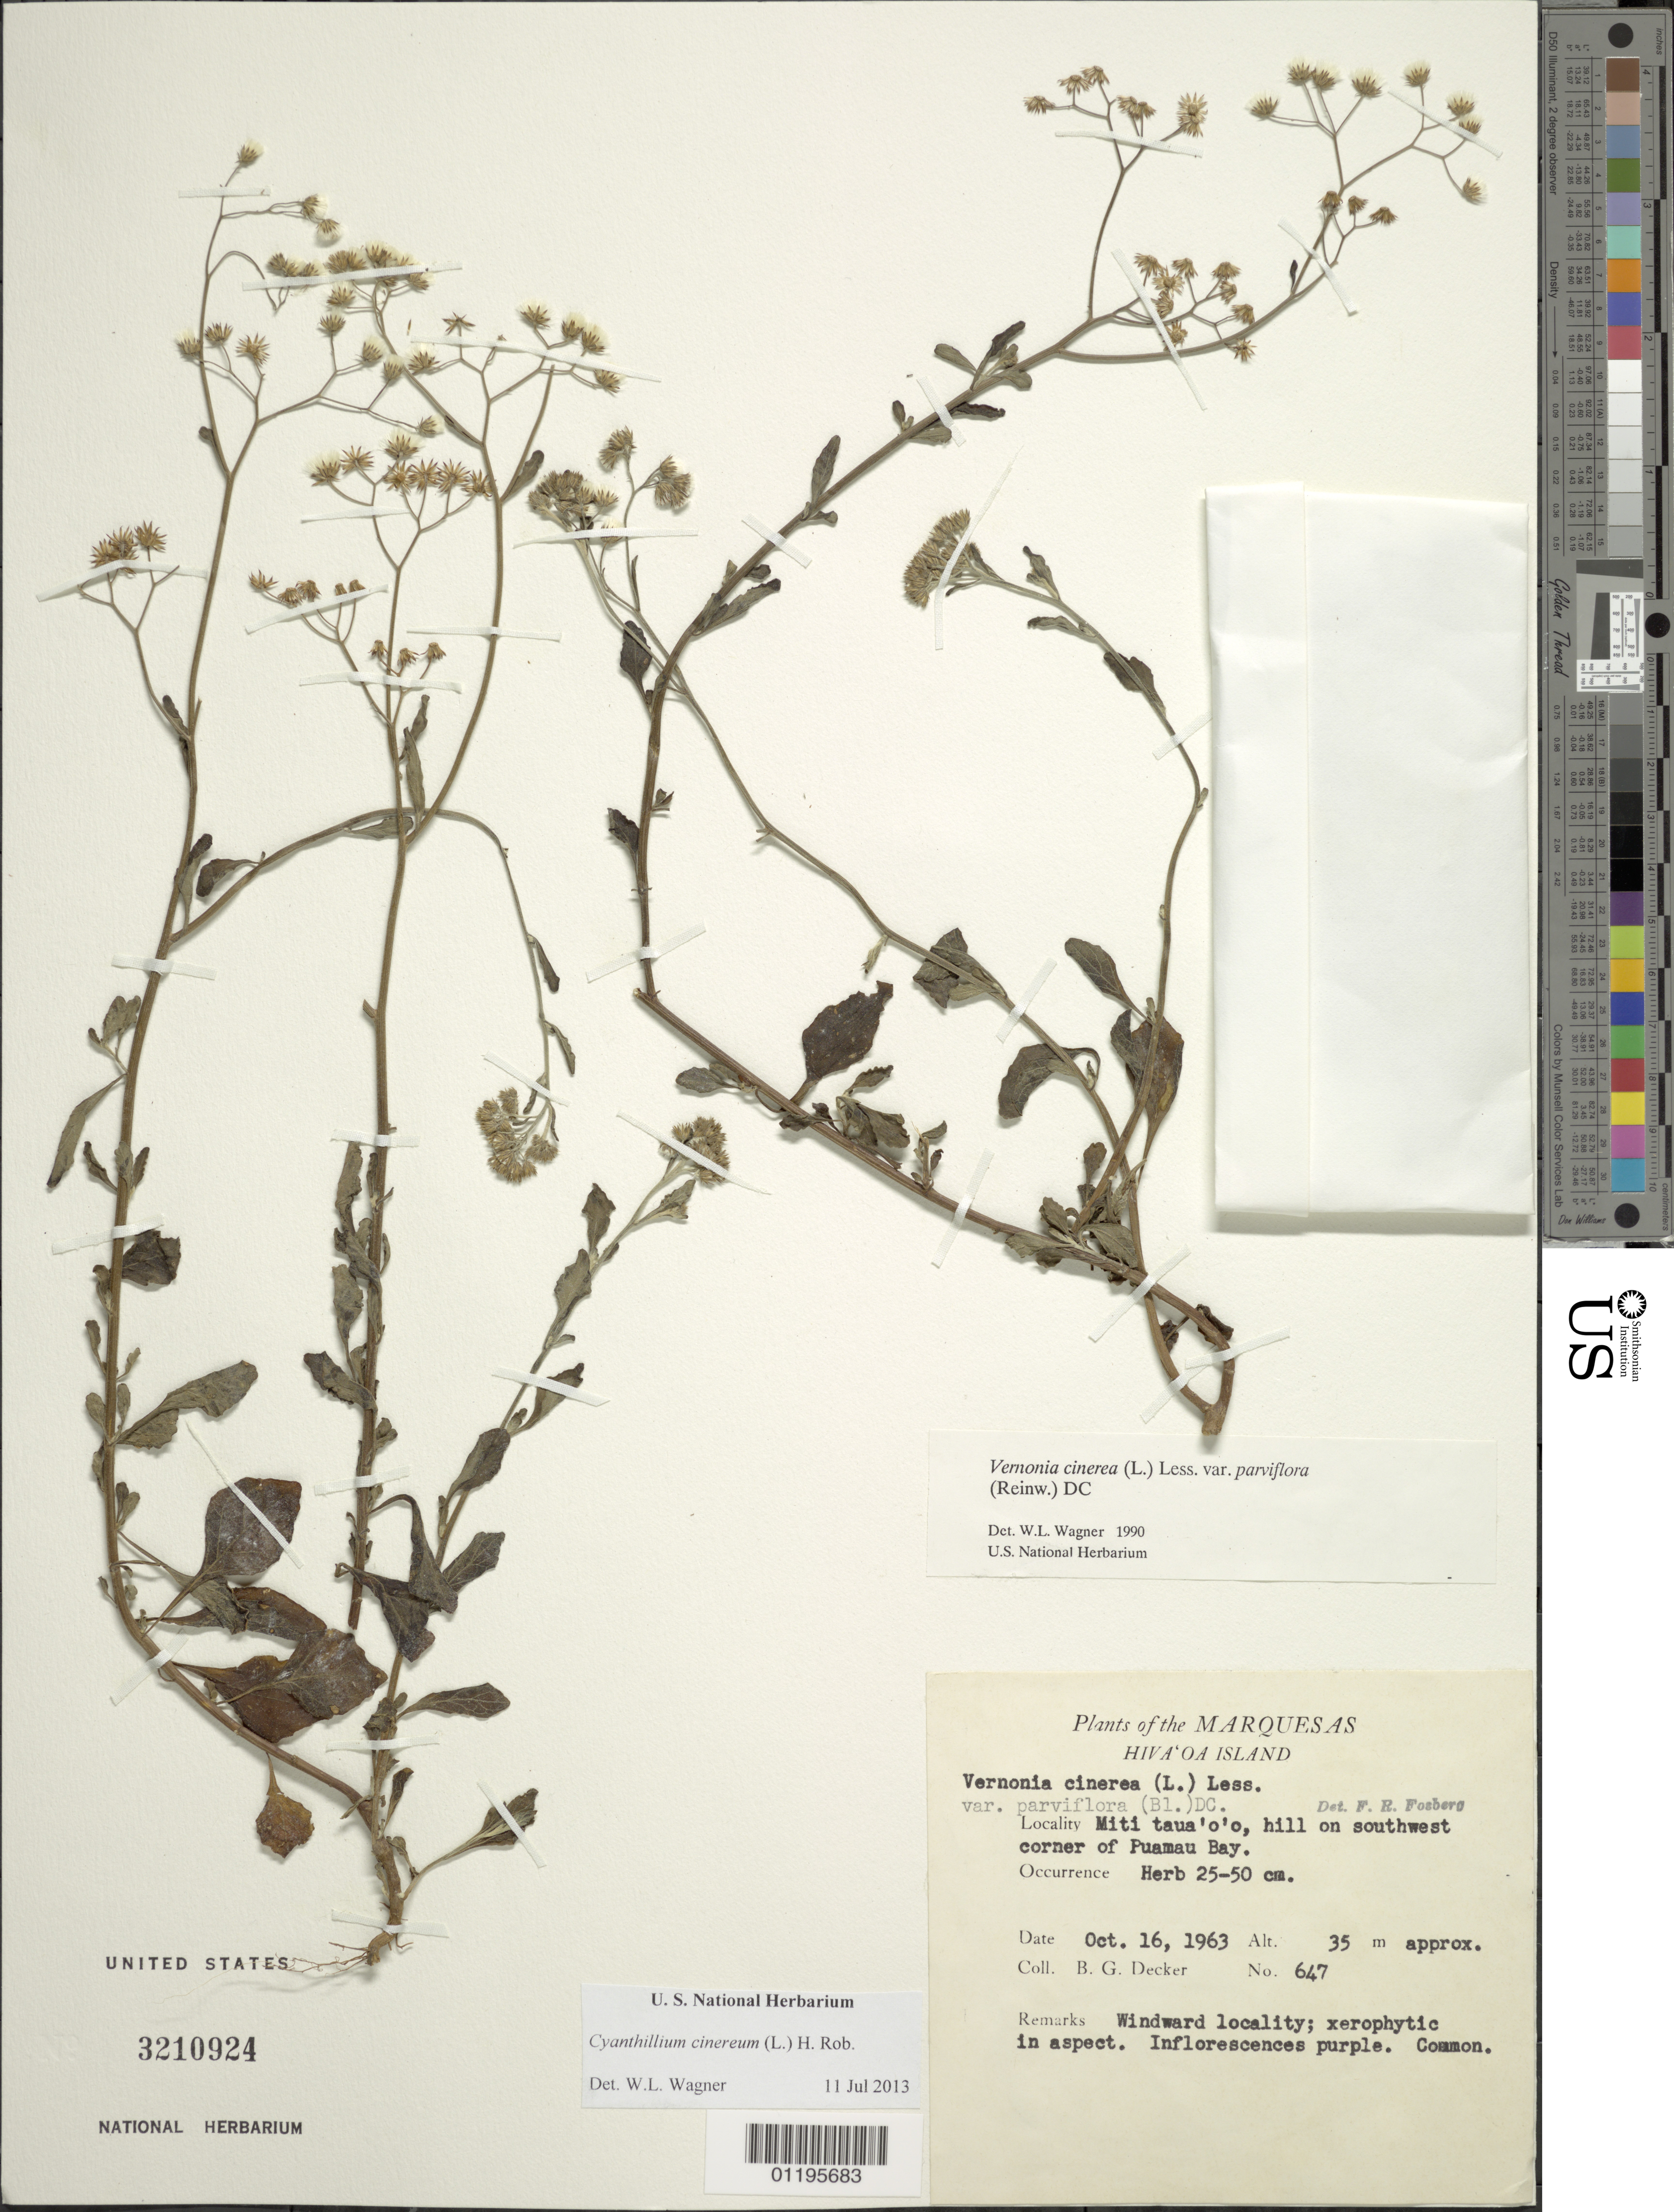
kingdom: Plantae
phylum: Tracheophyta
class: Magnoliopsida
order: Asterales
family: Asteraceae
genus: Cyanthillium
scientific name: Cyanthillium cinereum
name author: (L.) H. Rob.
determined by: Wagner, W. L., (BOT), Smithsonian Institution - National Museum of Natural History (UNITED STATES)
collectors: B. G. Decker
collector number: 647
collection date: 1963-10-16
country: French Polynesia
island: Hiva Oa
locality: Miti taua'o'o, hill on SW corner of Puamau Bay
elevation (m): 35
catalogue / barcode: US 3210924